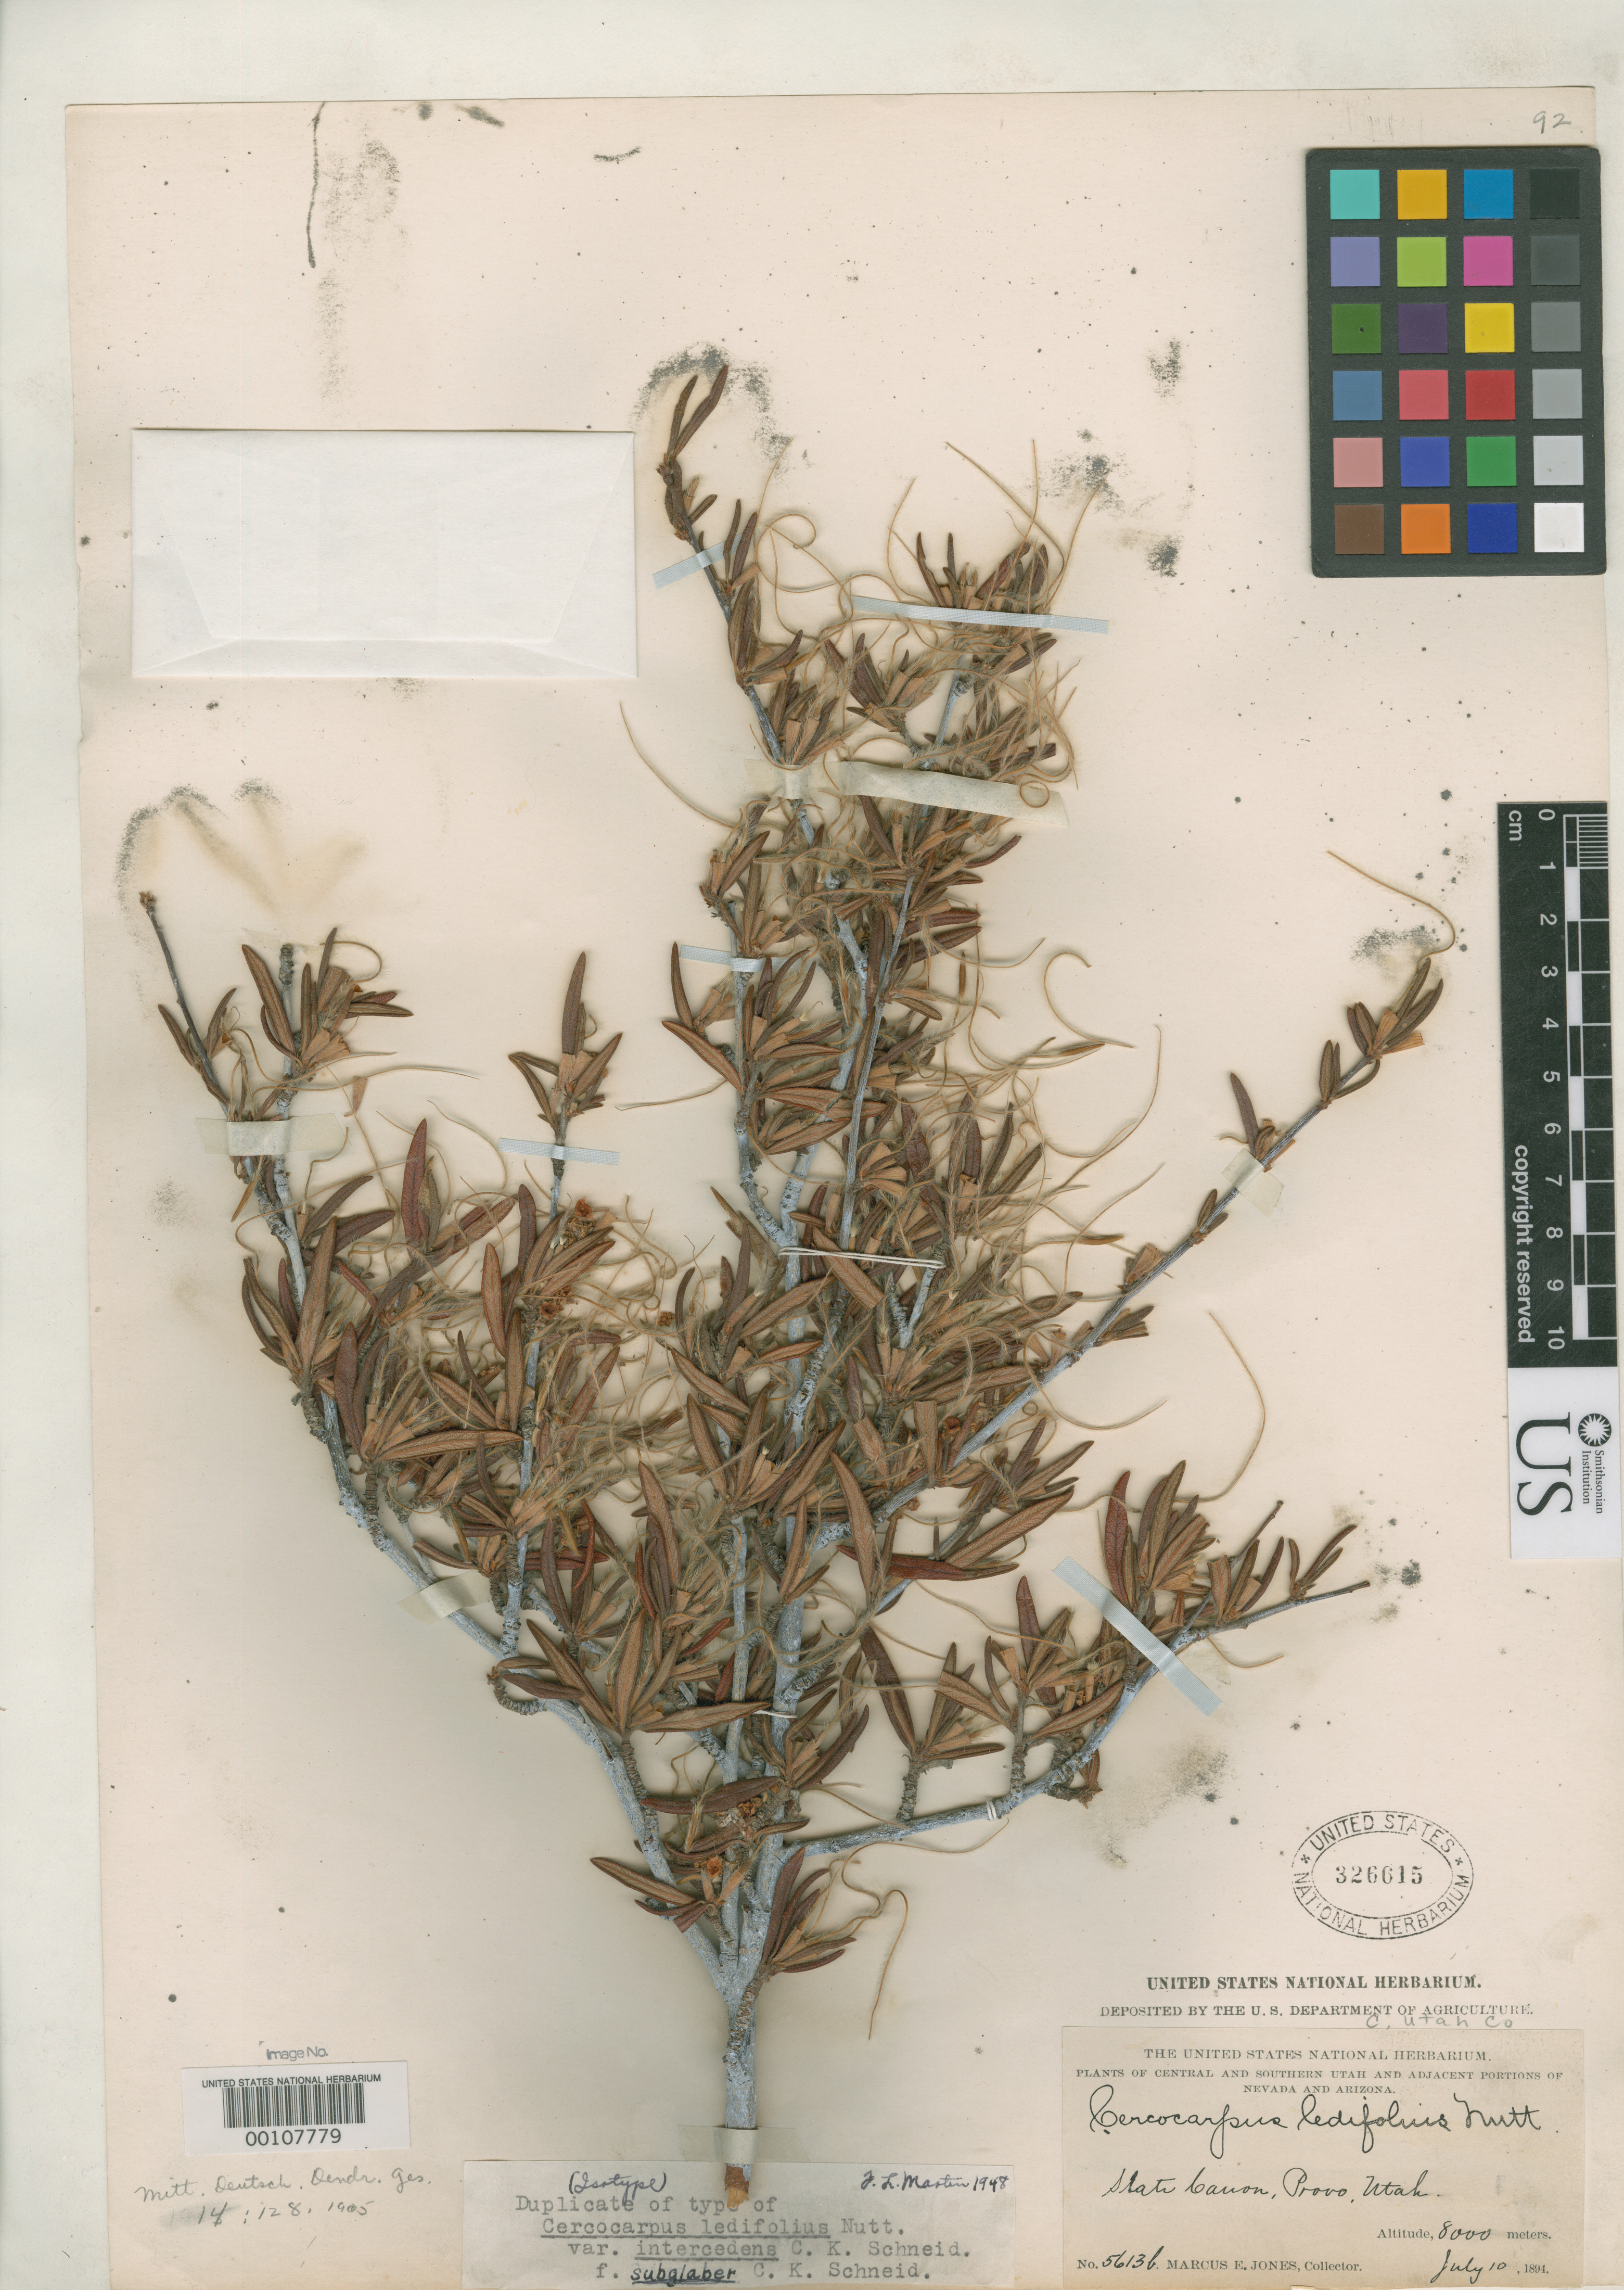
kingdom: Plantae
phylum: Tracheophyta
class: Magnoliopsida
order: Rosales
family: Rosaceae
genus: Cercocarpus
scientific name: Cercocarpus ledifolius f. subglaber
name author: C.K. Schneid.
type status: Isotype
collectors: M. E. Jones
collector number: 3613 b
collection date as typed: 10 Jul 1894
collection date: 1894-07-10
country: United States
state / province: Utah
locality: Slate Canon.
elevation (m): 8000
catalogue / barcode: US 326615